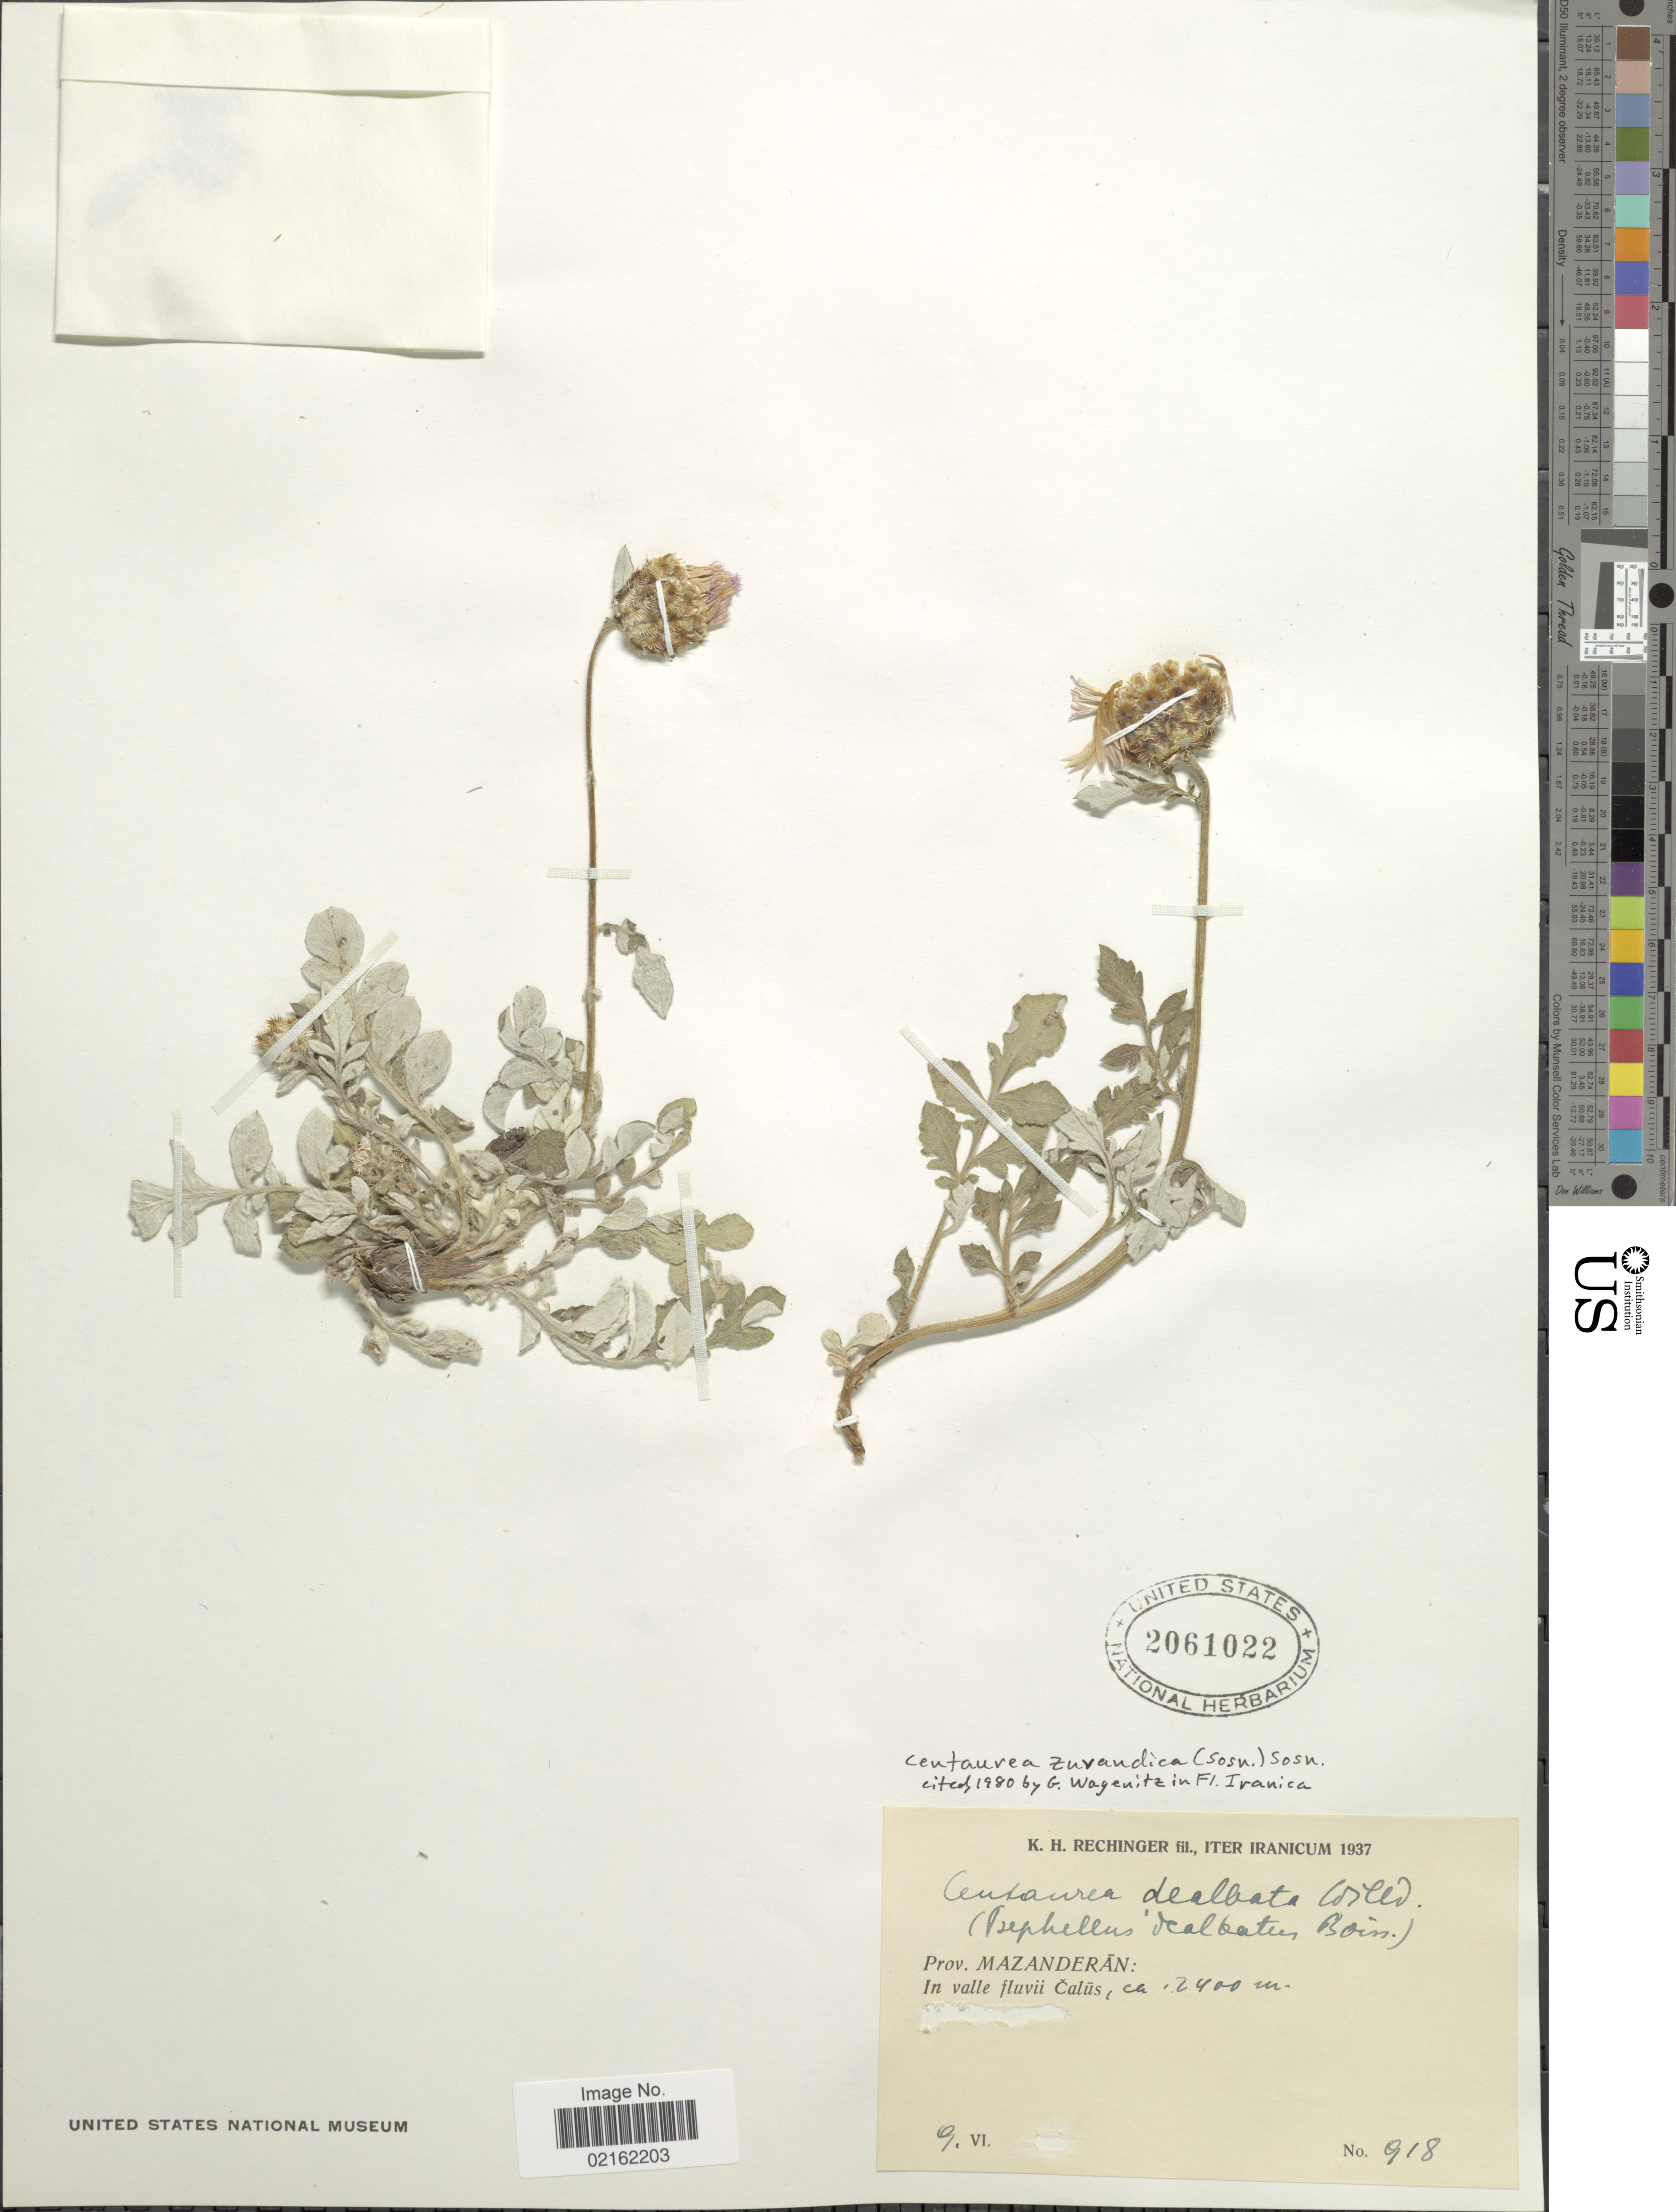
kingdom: Plantae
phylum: Tracheophyta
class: Magnoliopsida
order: Asterales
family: Asteraceae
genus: Psephellus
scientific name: Psephellus zuvandicus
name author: Sosn.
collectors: K. H. Rechinger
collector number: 918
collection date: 1937-06-09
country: Iran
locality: Prov. Mazanderan, in valle fluvii Calus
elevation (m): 2400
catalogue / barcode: US 2061022